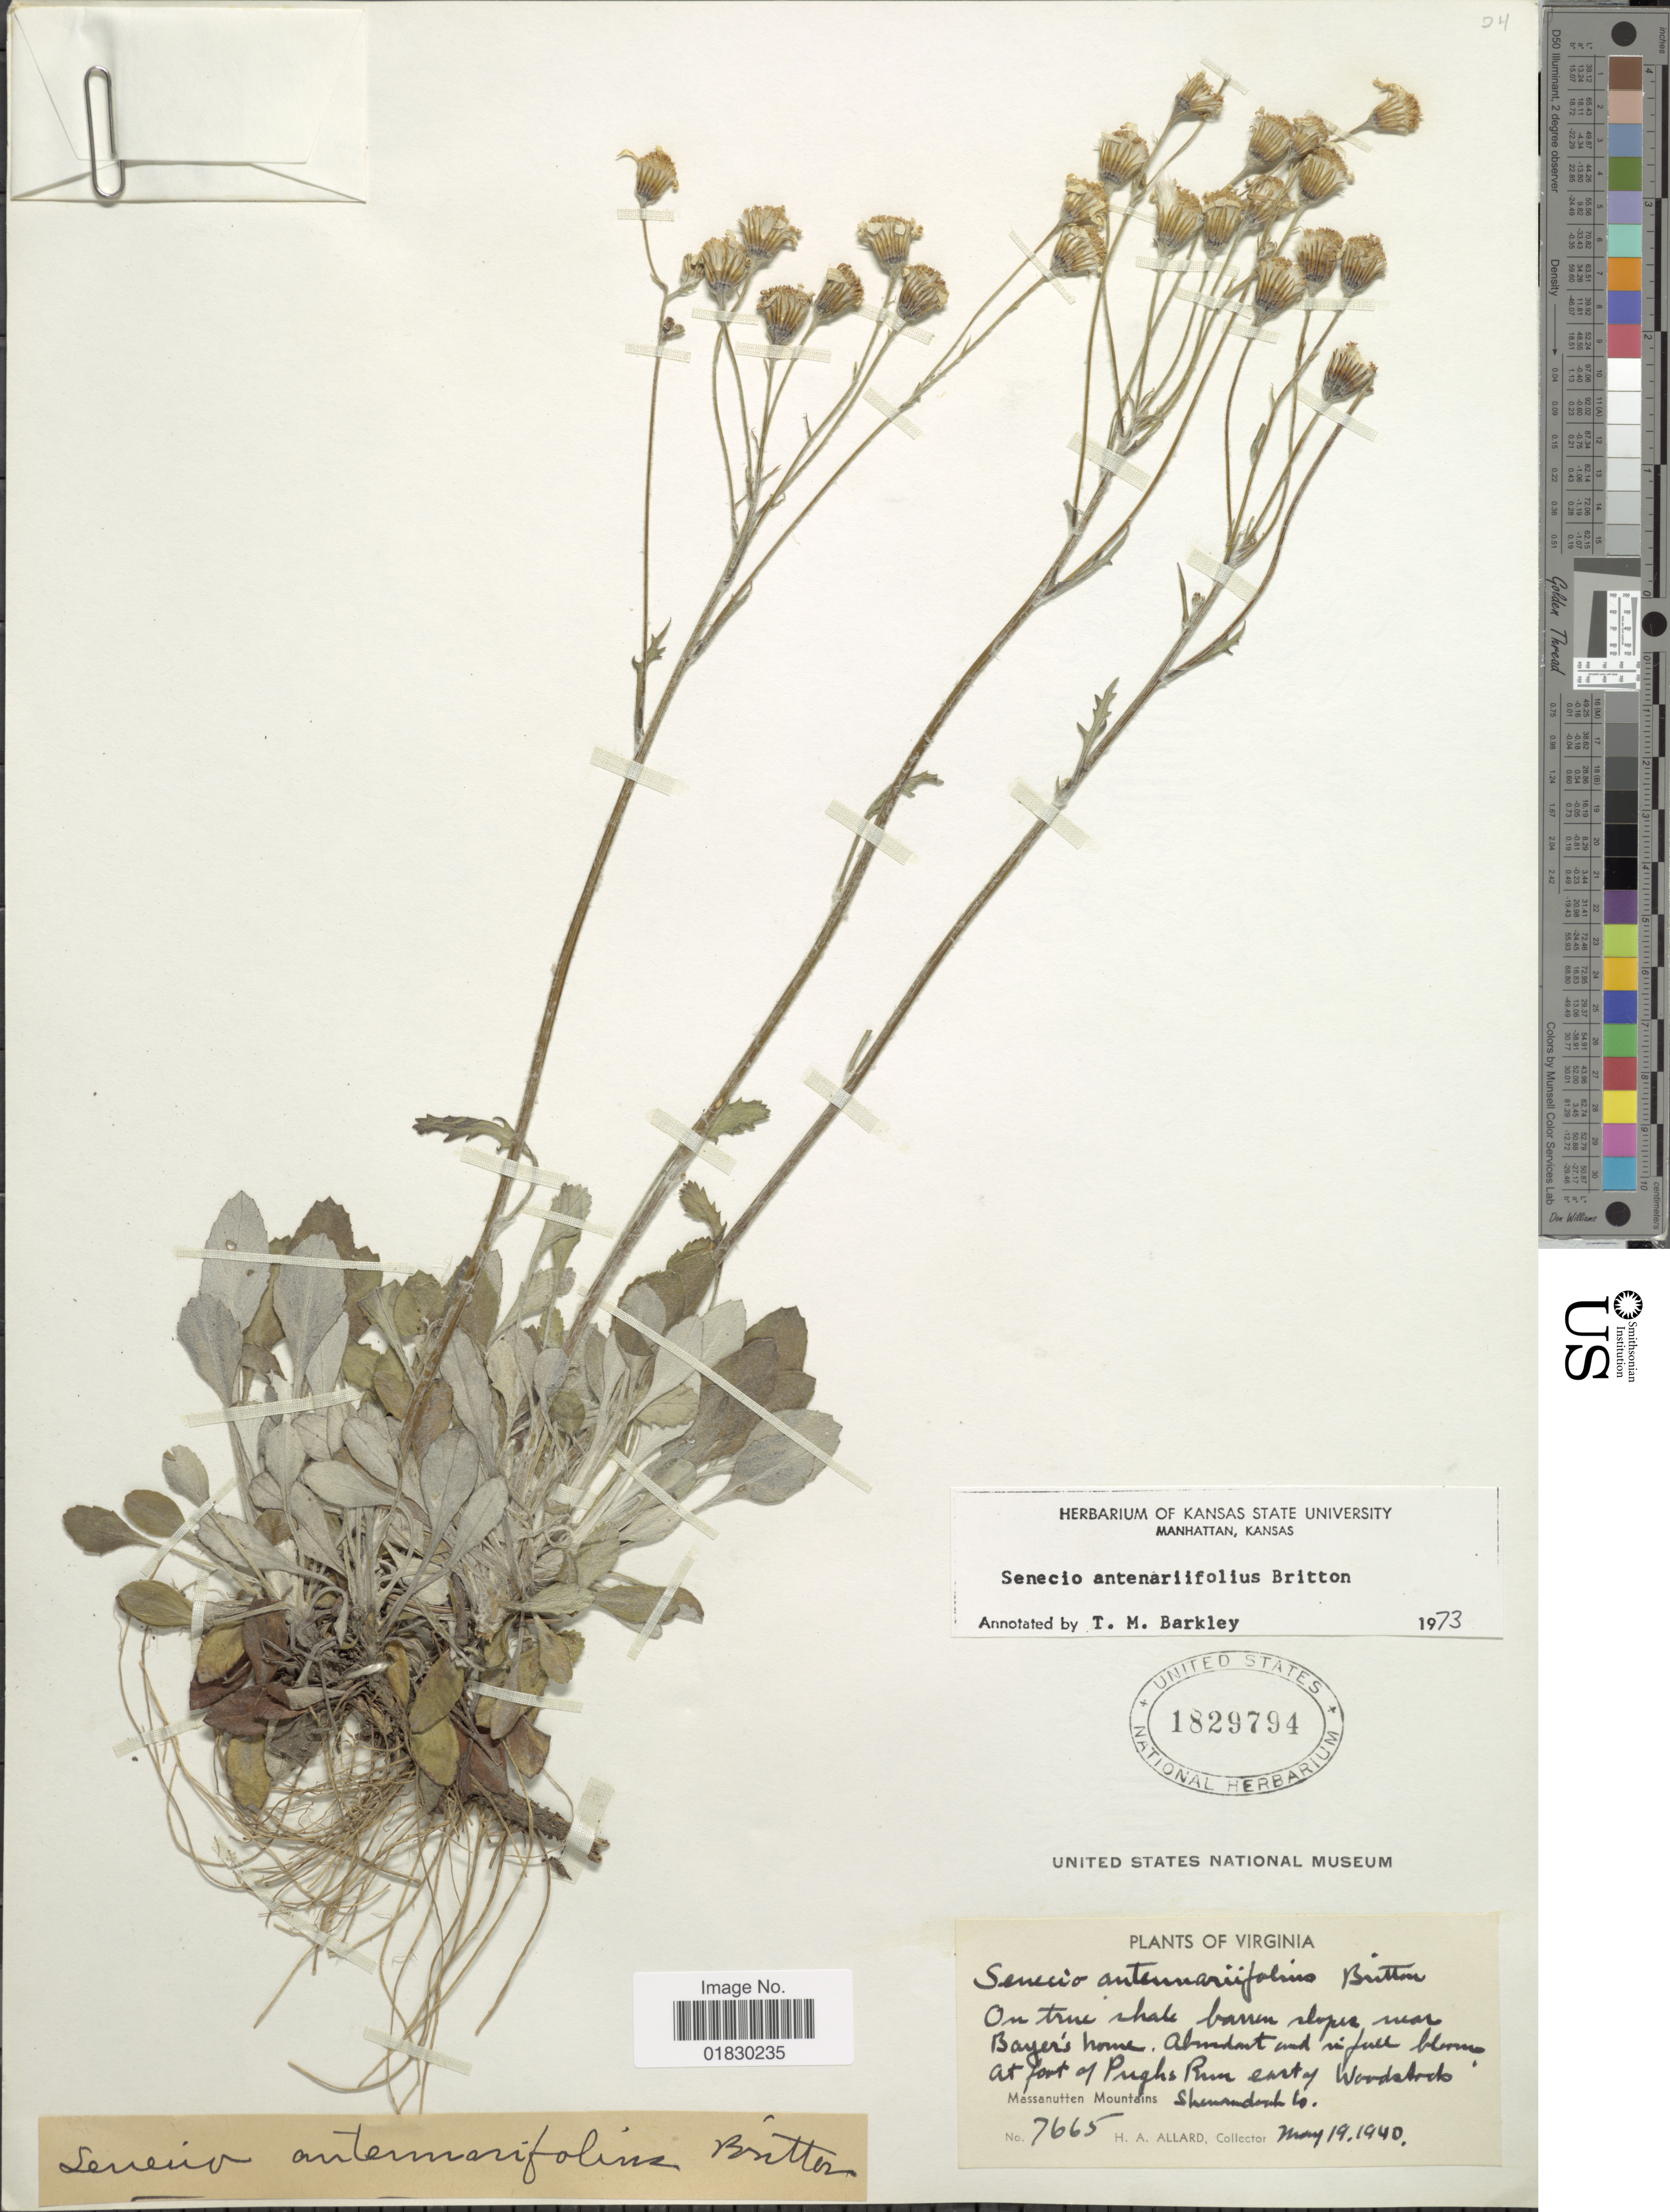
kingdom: Plantae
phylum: Tracheophyta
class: Magnoliopsida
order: Asterales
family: Asteraceae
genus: Packera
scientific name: Packera antennariifolia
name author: (Britton) W.A. Weber & Á. Löve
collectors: H. A. Allard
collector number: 7665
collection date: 1940-05-19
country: United States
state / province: Virginia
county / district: Shenandoah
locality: On tree shale barren slopes near Bayer's Home, Abundant and in full blome at fort Pughs Run east of Woodshrub, Massanutten Mounatins, Shenandoah Co.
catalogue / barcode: US 1829794